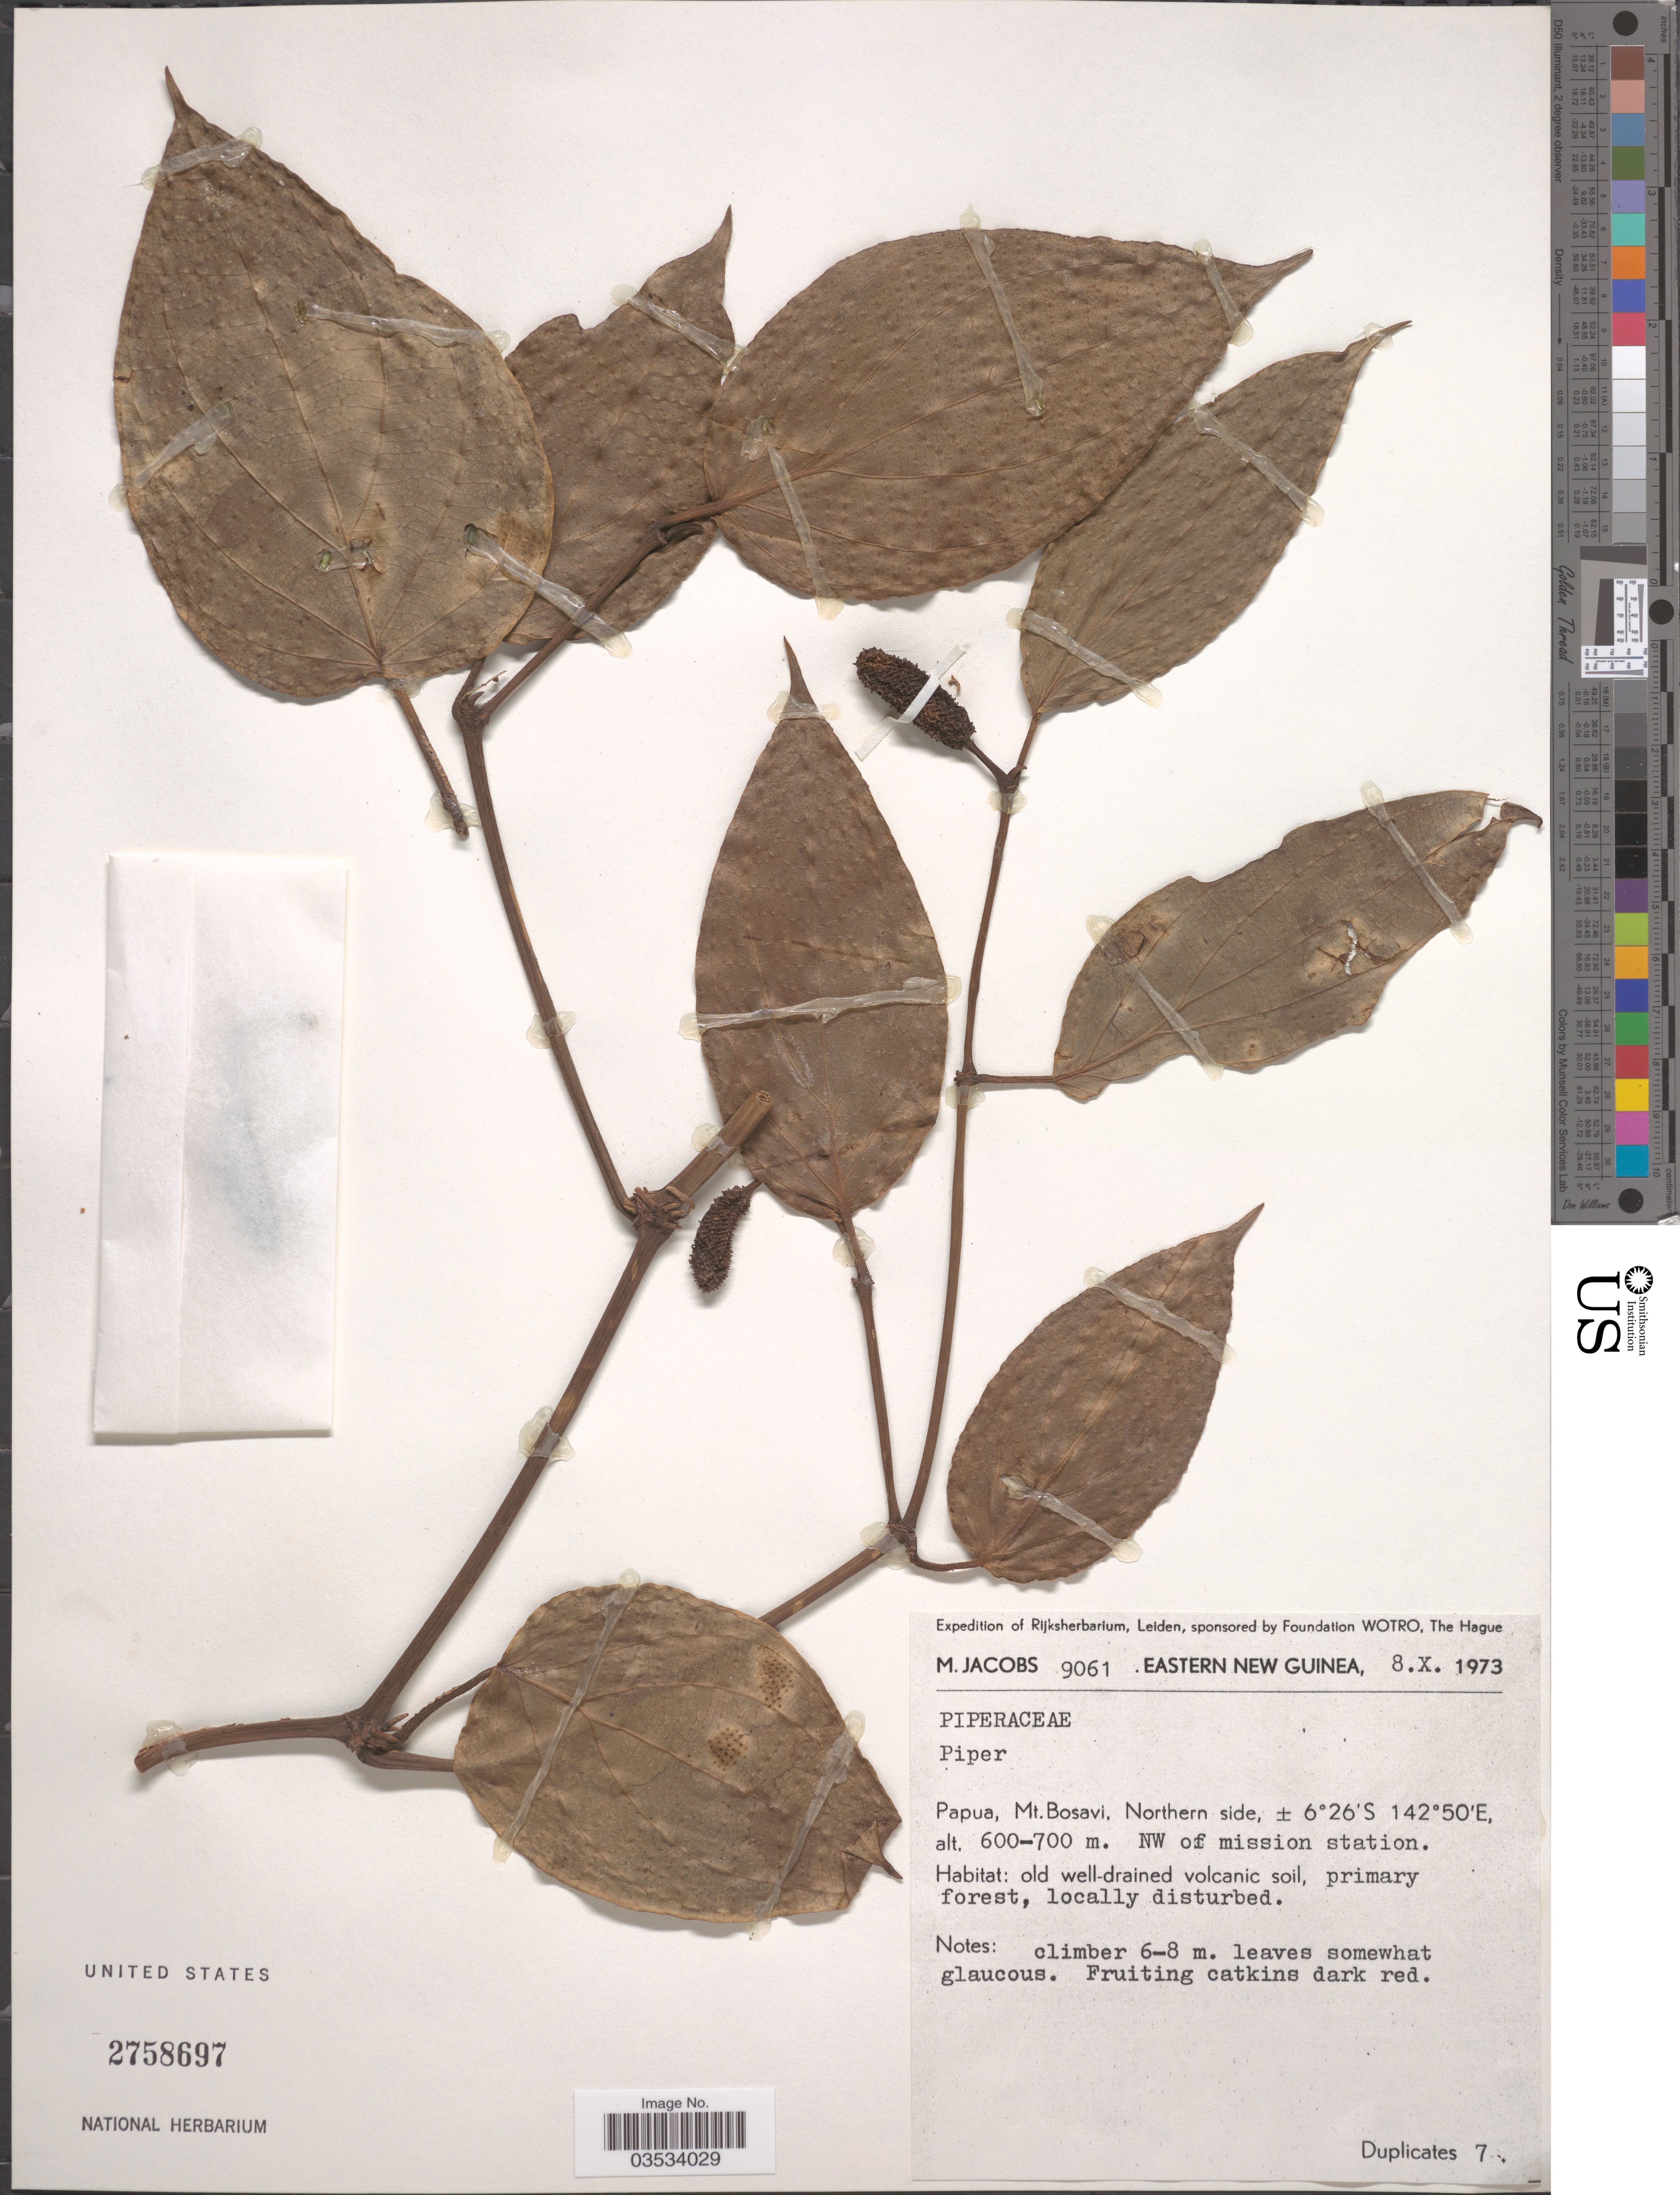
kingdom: Plantae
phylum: Tracheophyta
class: Magnoliopsida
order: Piperales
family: Piperaceae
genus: Piper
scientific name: Piper sp.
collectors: M. Jacobs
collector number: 9061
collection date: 1973-10-08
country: Papua New Guinea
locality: Eastern New Guinea. Papua, Mt. Bosavi, Northern side. NW of mission station.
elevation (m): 600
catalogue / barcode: US 2758697